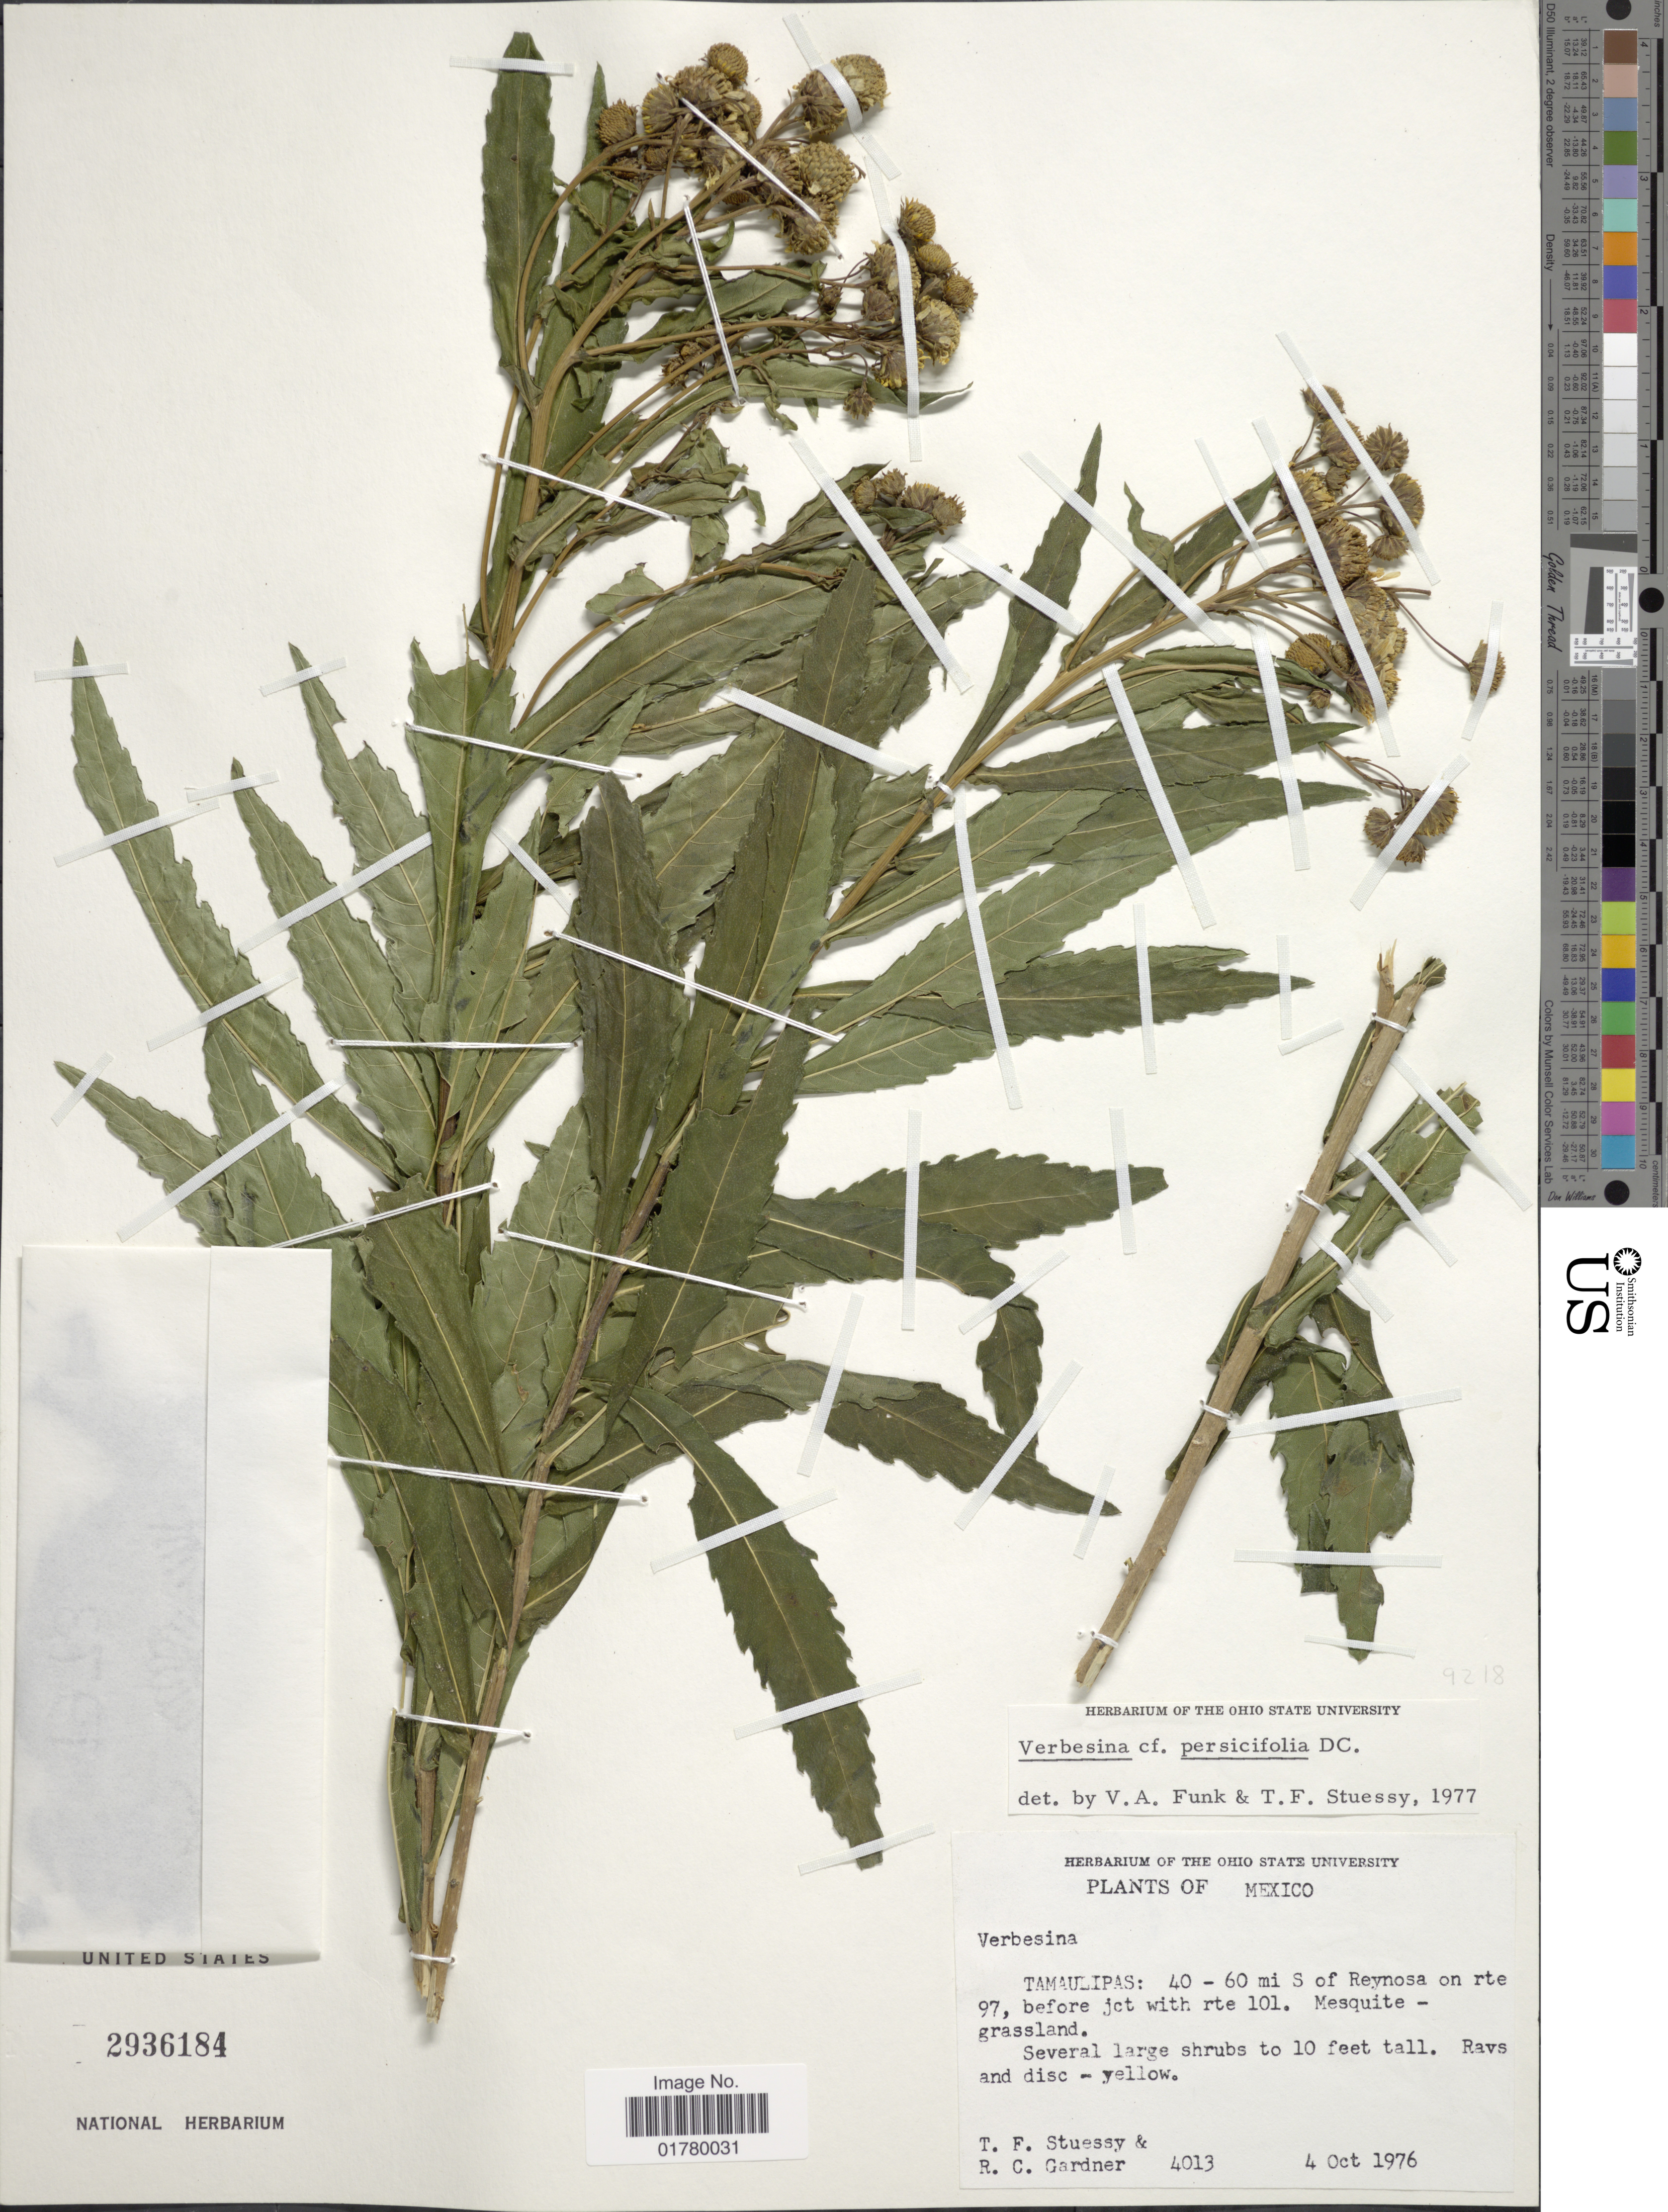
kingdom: Plantae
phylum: Tracheophyta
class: Magnoliopsida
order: Asterales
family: Asteraceae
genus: Verbesina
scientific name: Verbesina persicifolia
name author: DC.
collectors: T. Stuessy & R. C. Gardner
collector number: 4013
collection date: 1976-10-04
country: Mexico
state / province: Tamaulipas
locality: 40 - 60 mi S of Reynosa on rte 97, before jct with rte 101, Mesquite - grassland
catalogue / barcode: US 2936184